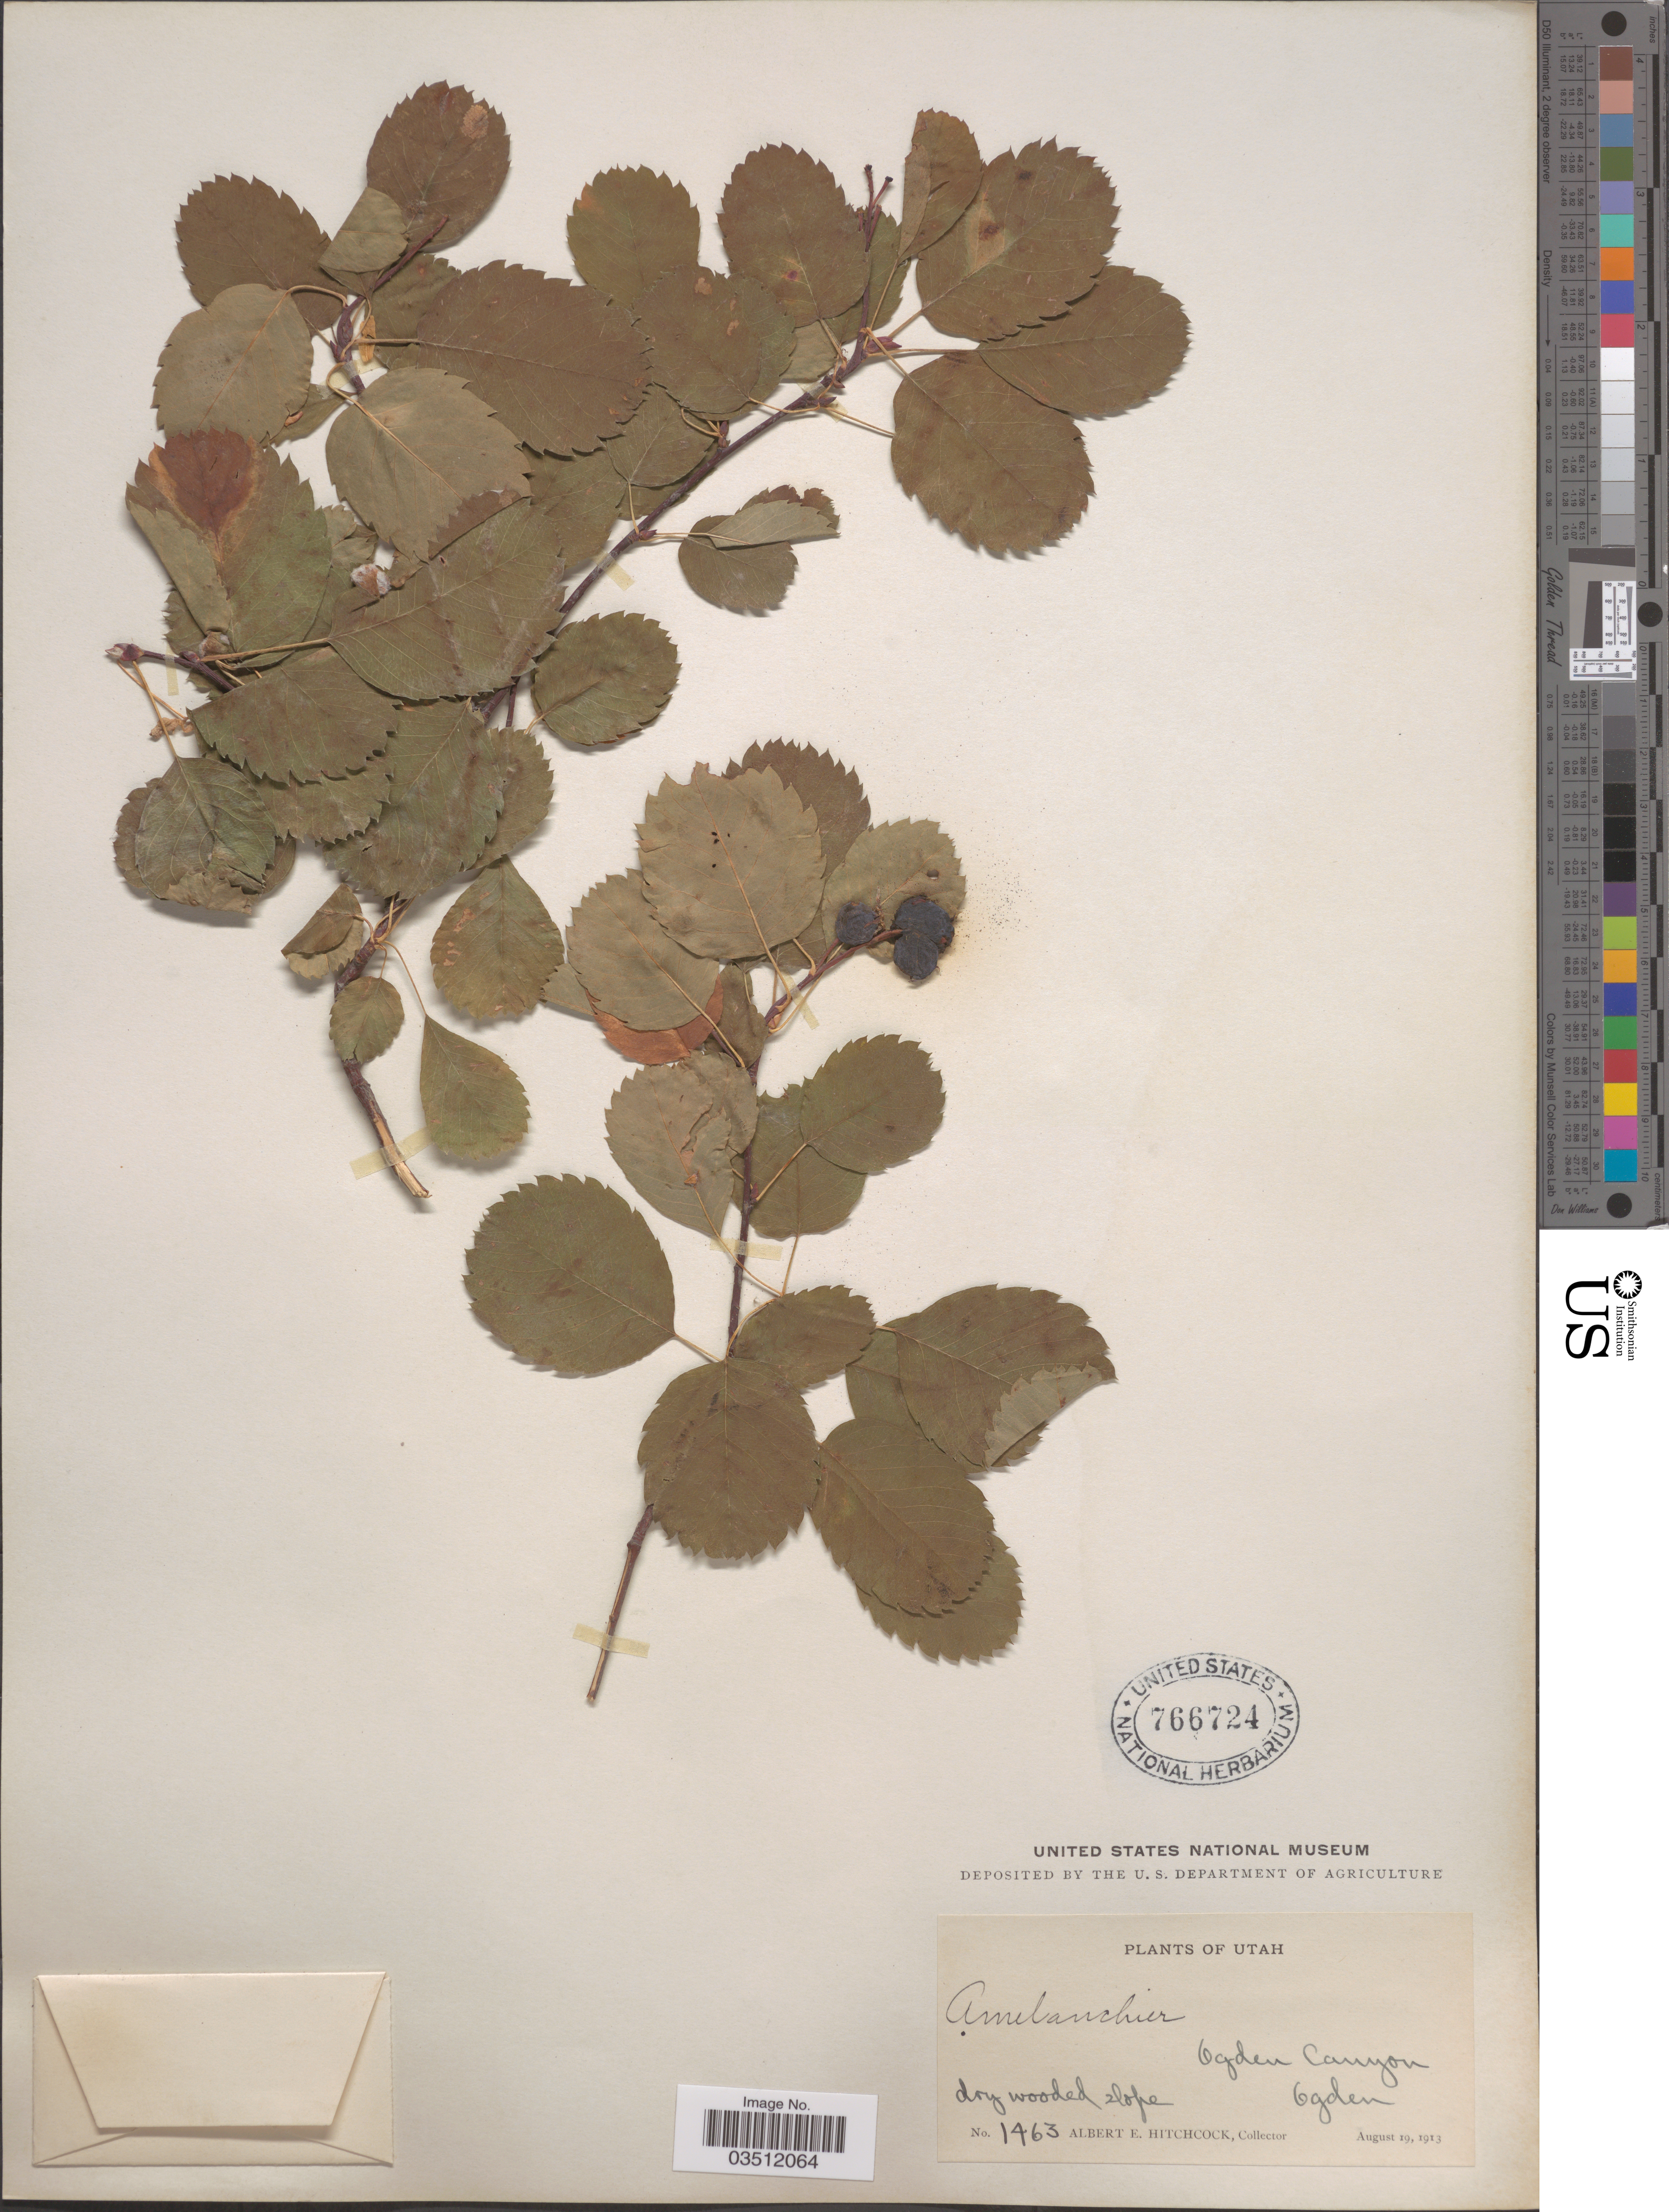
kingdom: Plantae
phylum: Tracheophyta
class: Magnoliopsida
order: Rosales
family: Rosaceae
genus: Amelanchier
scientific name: Amelanchier elliptica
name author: A. Nelson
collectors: A. Hitchcock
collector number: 1463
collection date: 1913-08-19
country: United States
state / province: Utah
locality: Ogden Canyon, Ogden.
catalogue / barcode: US 766724